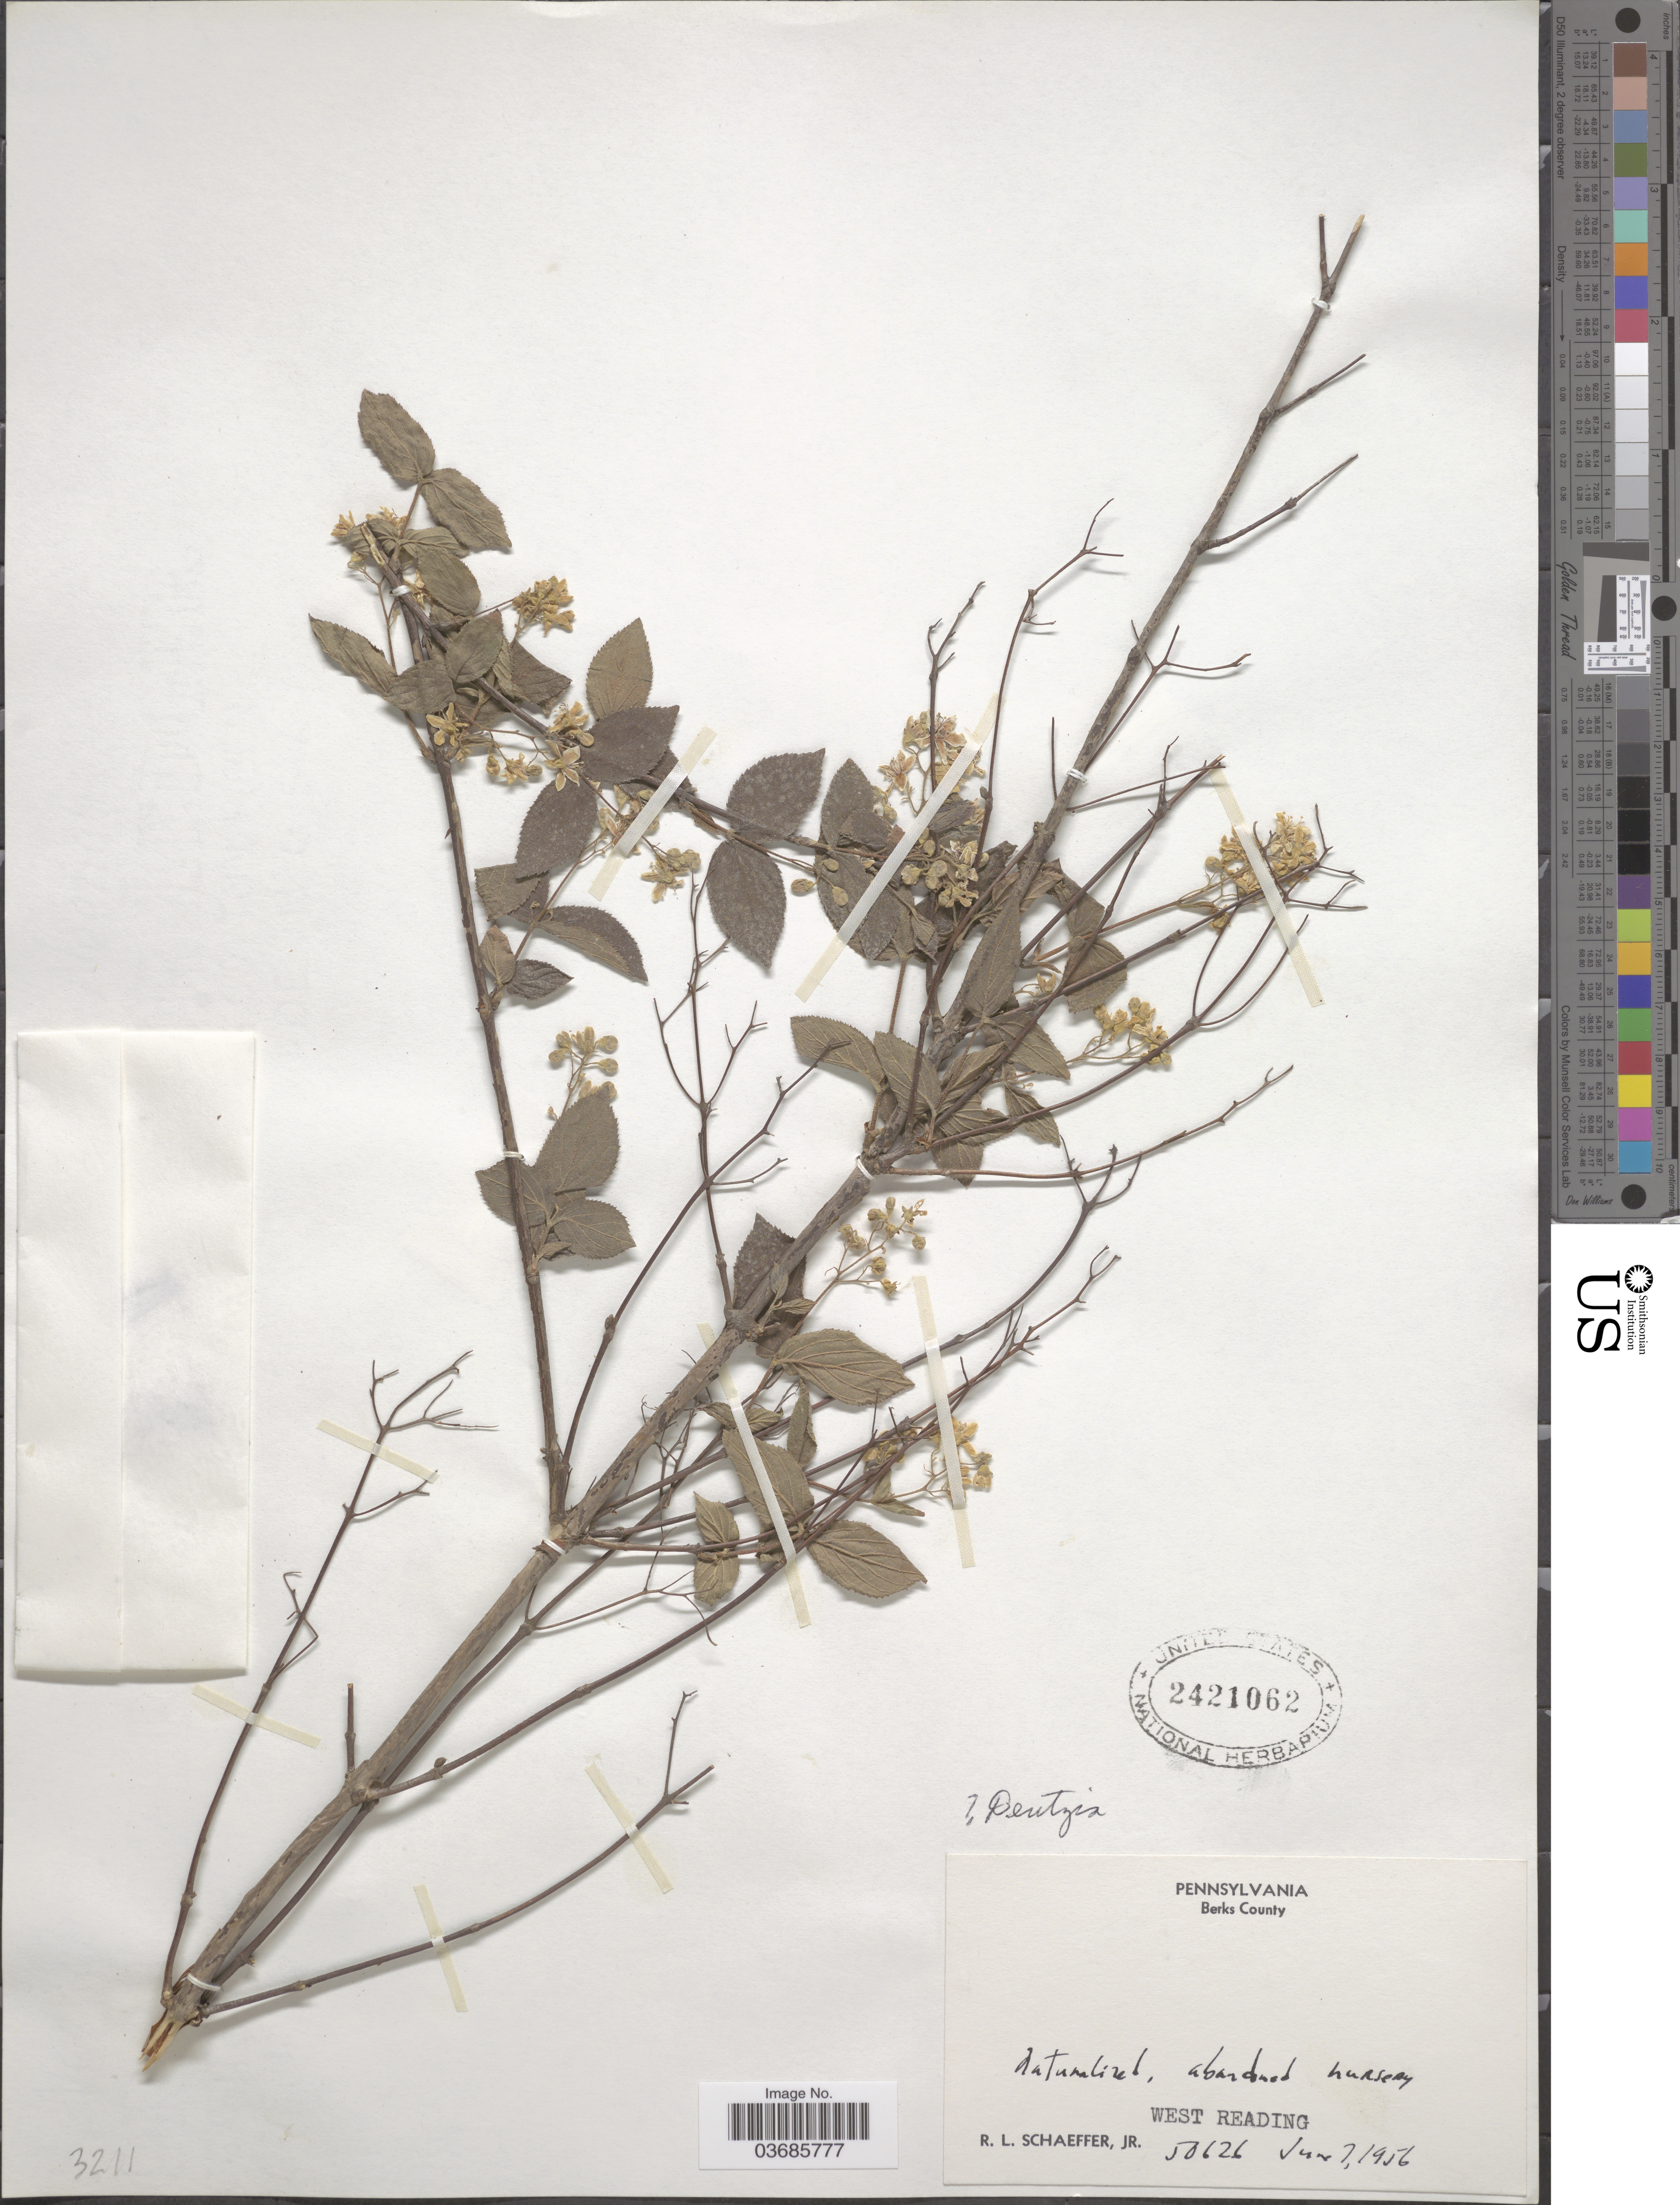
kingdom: Plantae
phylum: Tracheophyta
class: Magnoliopsida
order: Cornales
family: Hydrangeaceae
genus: Deutzia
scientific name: Deutzia scabra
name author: Thunb.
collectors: R. L. Schaeffer Jr.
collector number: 50626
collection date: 1956-06-07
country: United States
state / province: Pennsylvania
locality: Berks County. Naturalized, abandoned nursery. West Reading.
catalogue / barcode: US 2421062